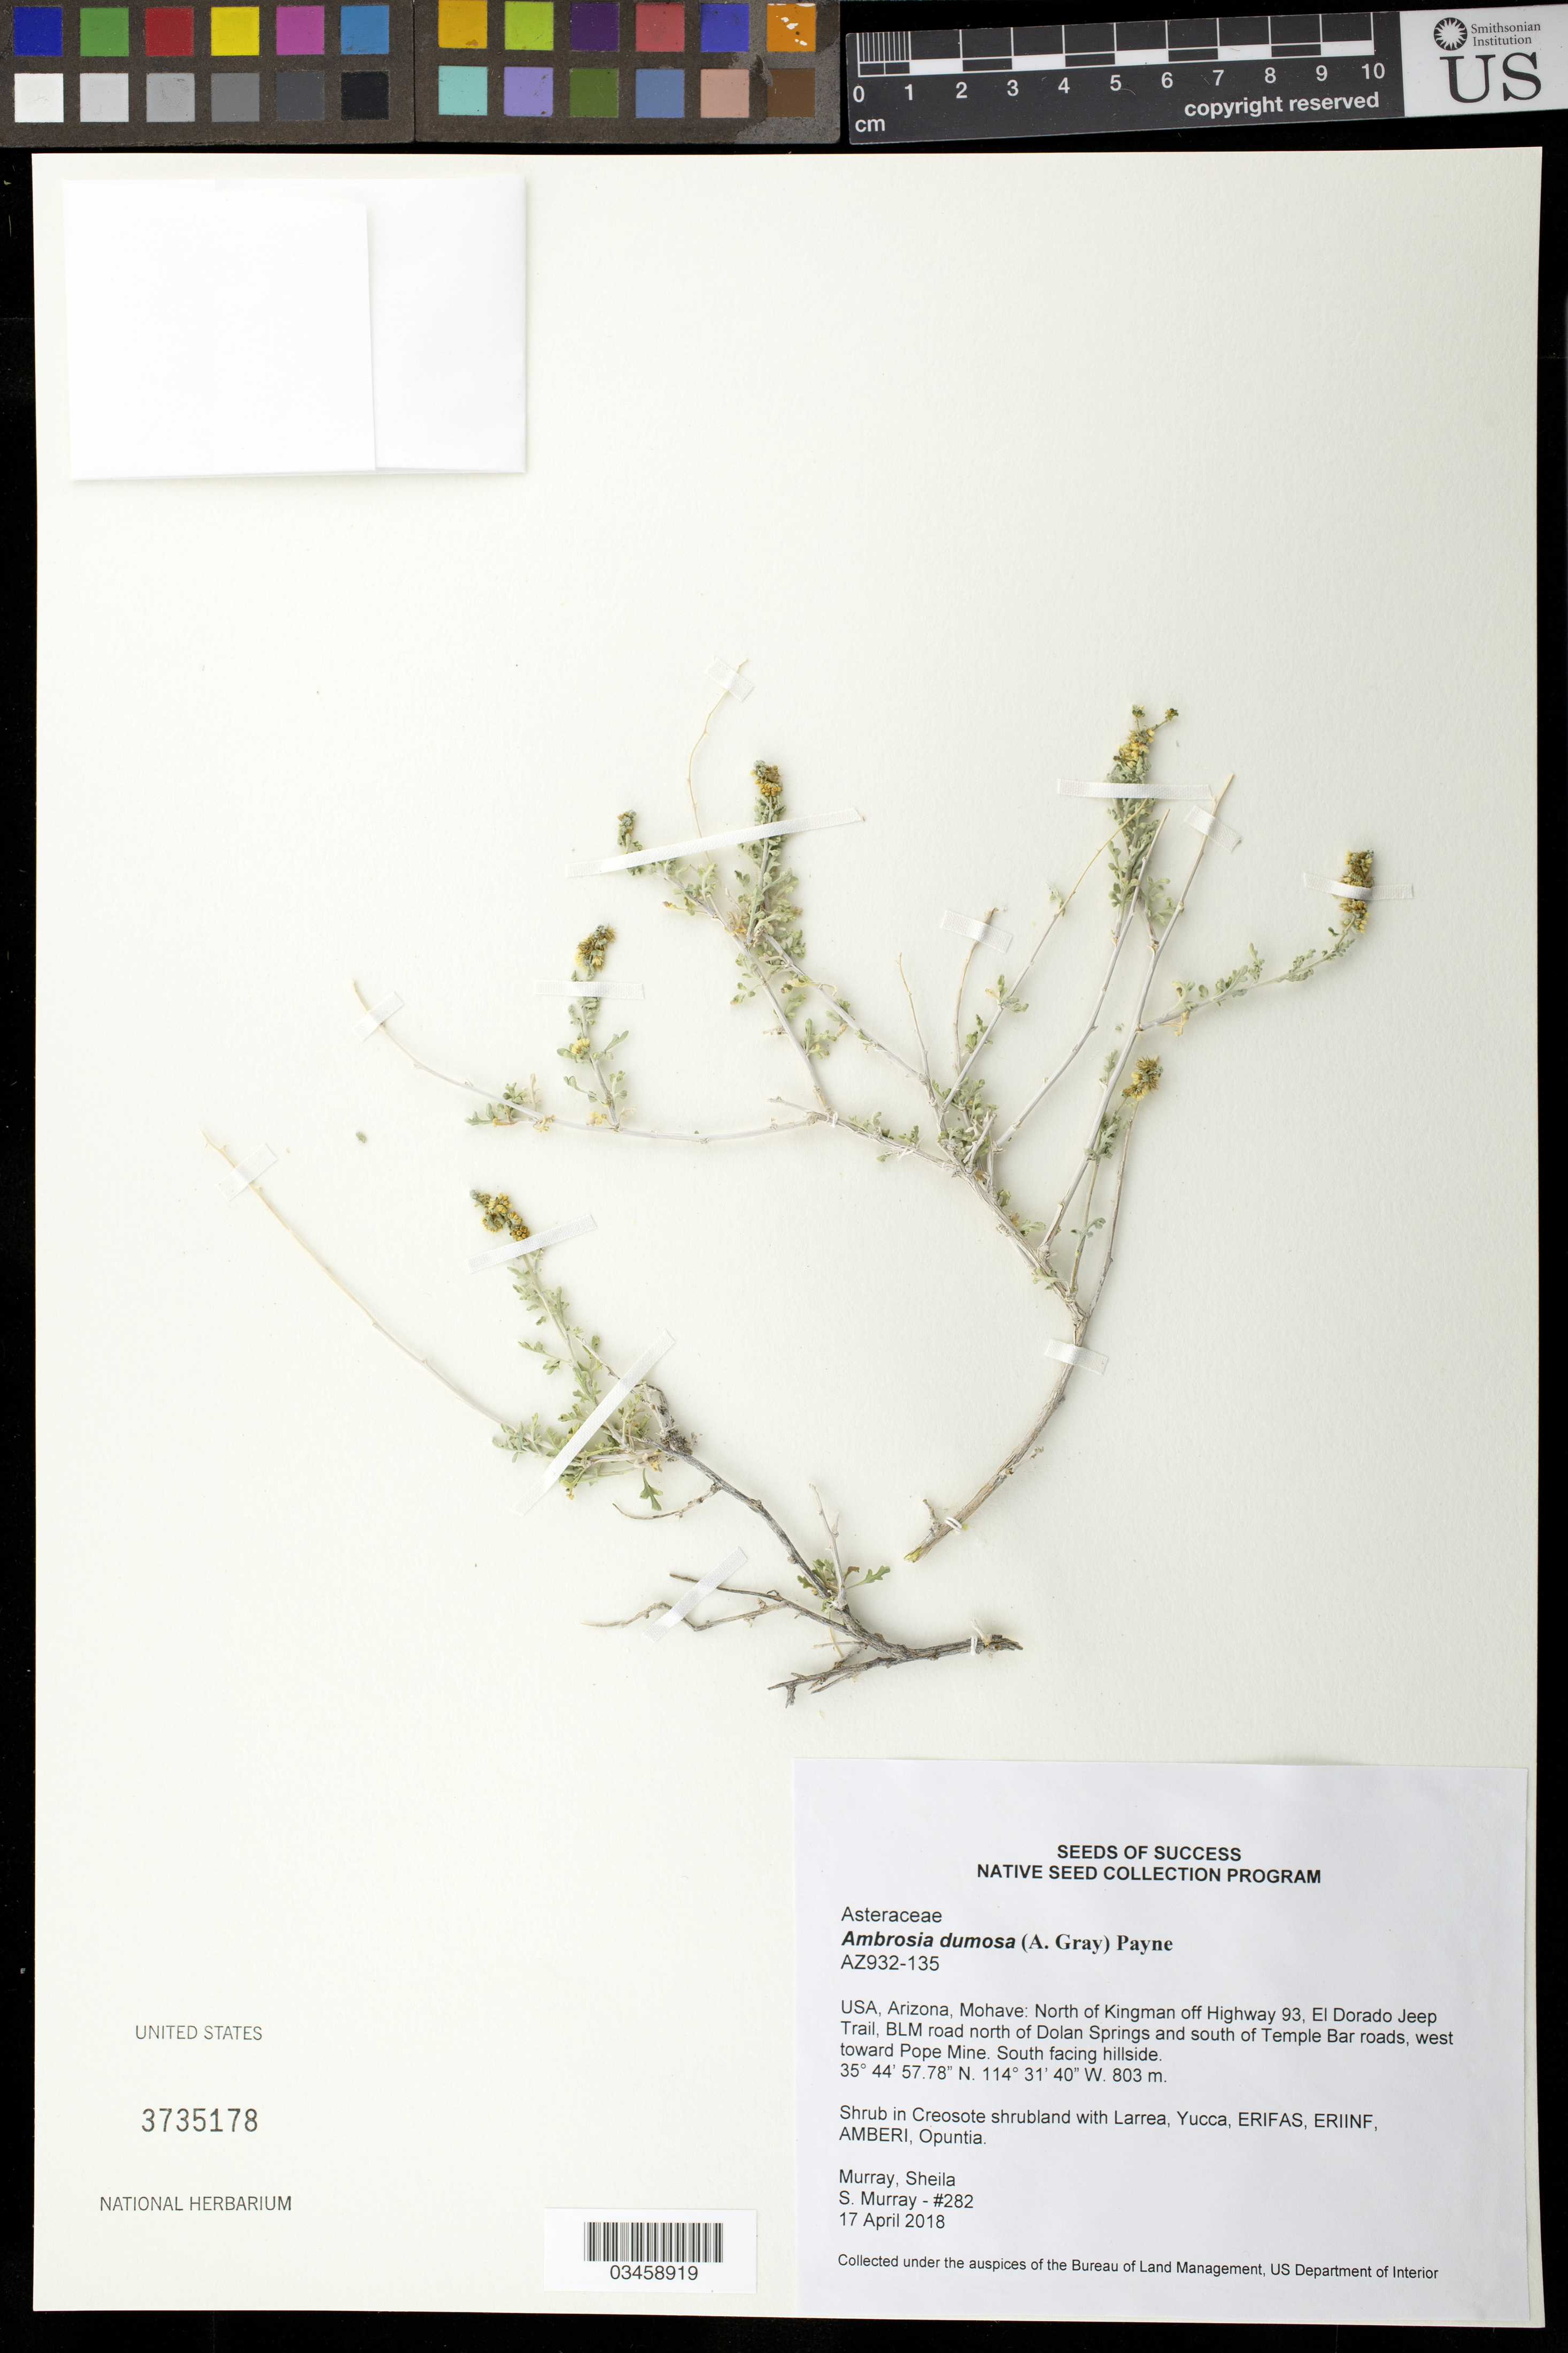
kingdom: Plantae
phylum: Tracheophyta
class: Magnoliopsida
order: Asterales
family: Asteraceae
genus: Ambrosia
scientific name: Ambrosia dumosa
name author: (A. Gray) W.W.Payne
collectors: S. Murray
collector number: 282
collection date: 2018-04-17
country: United States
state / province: Arizona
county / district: Mohave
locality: N of Kingman off Hwy 93, El Dorado Jeep Trail, BLM road N of Dolan Springs and S of Temple Bar roads, W toward Pope Mine.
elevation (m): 245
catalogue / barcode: US 3735178